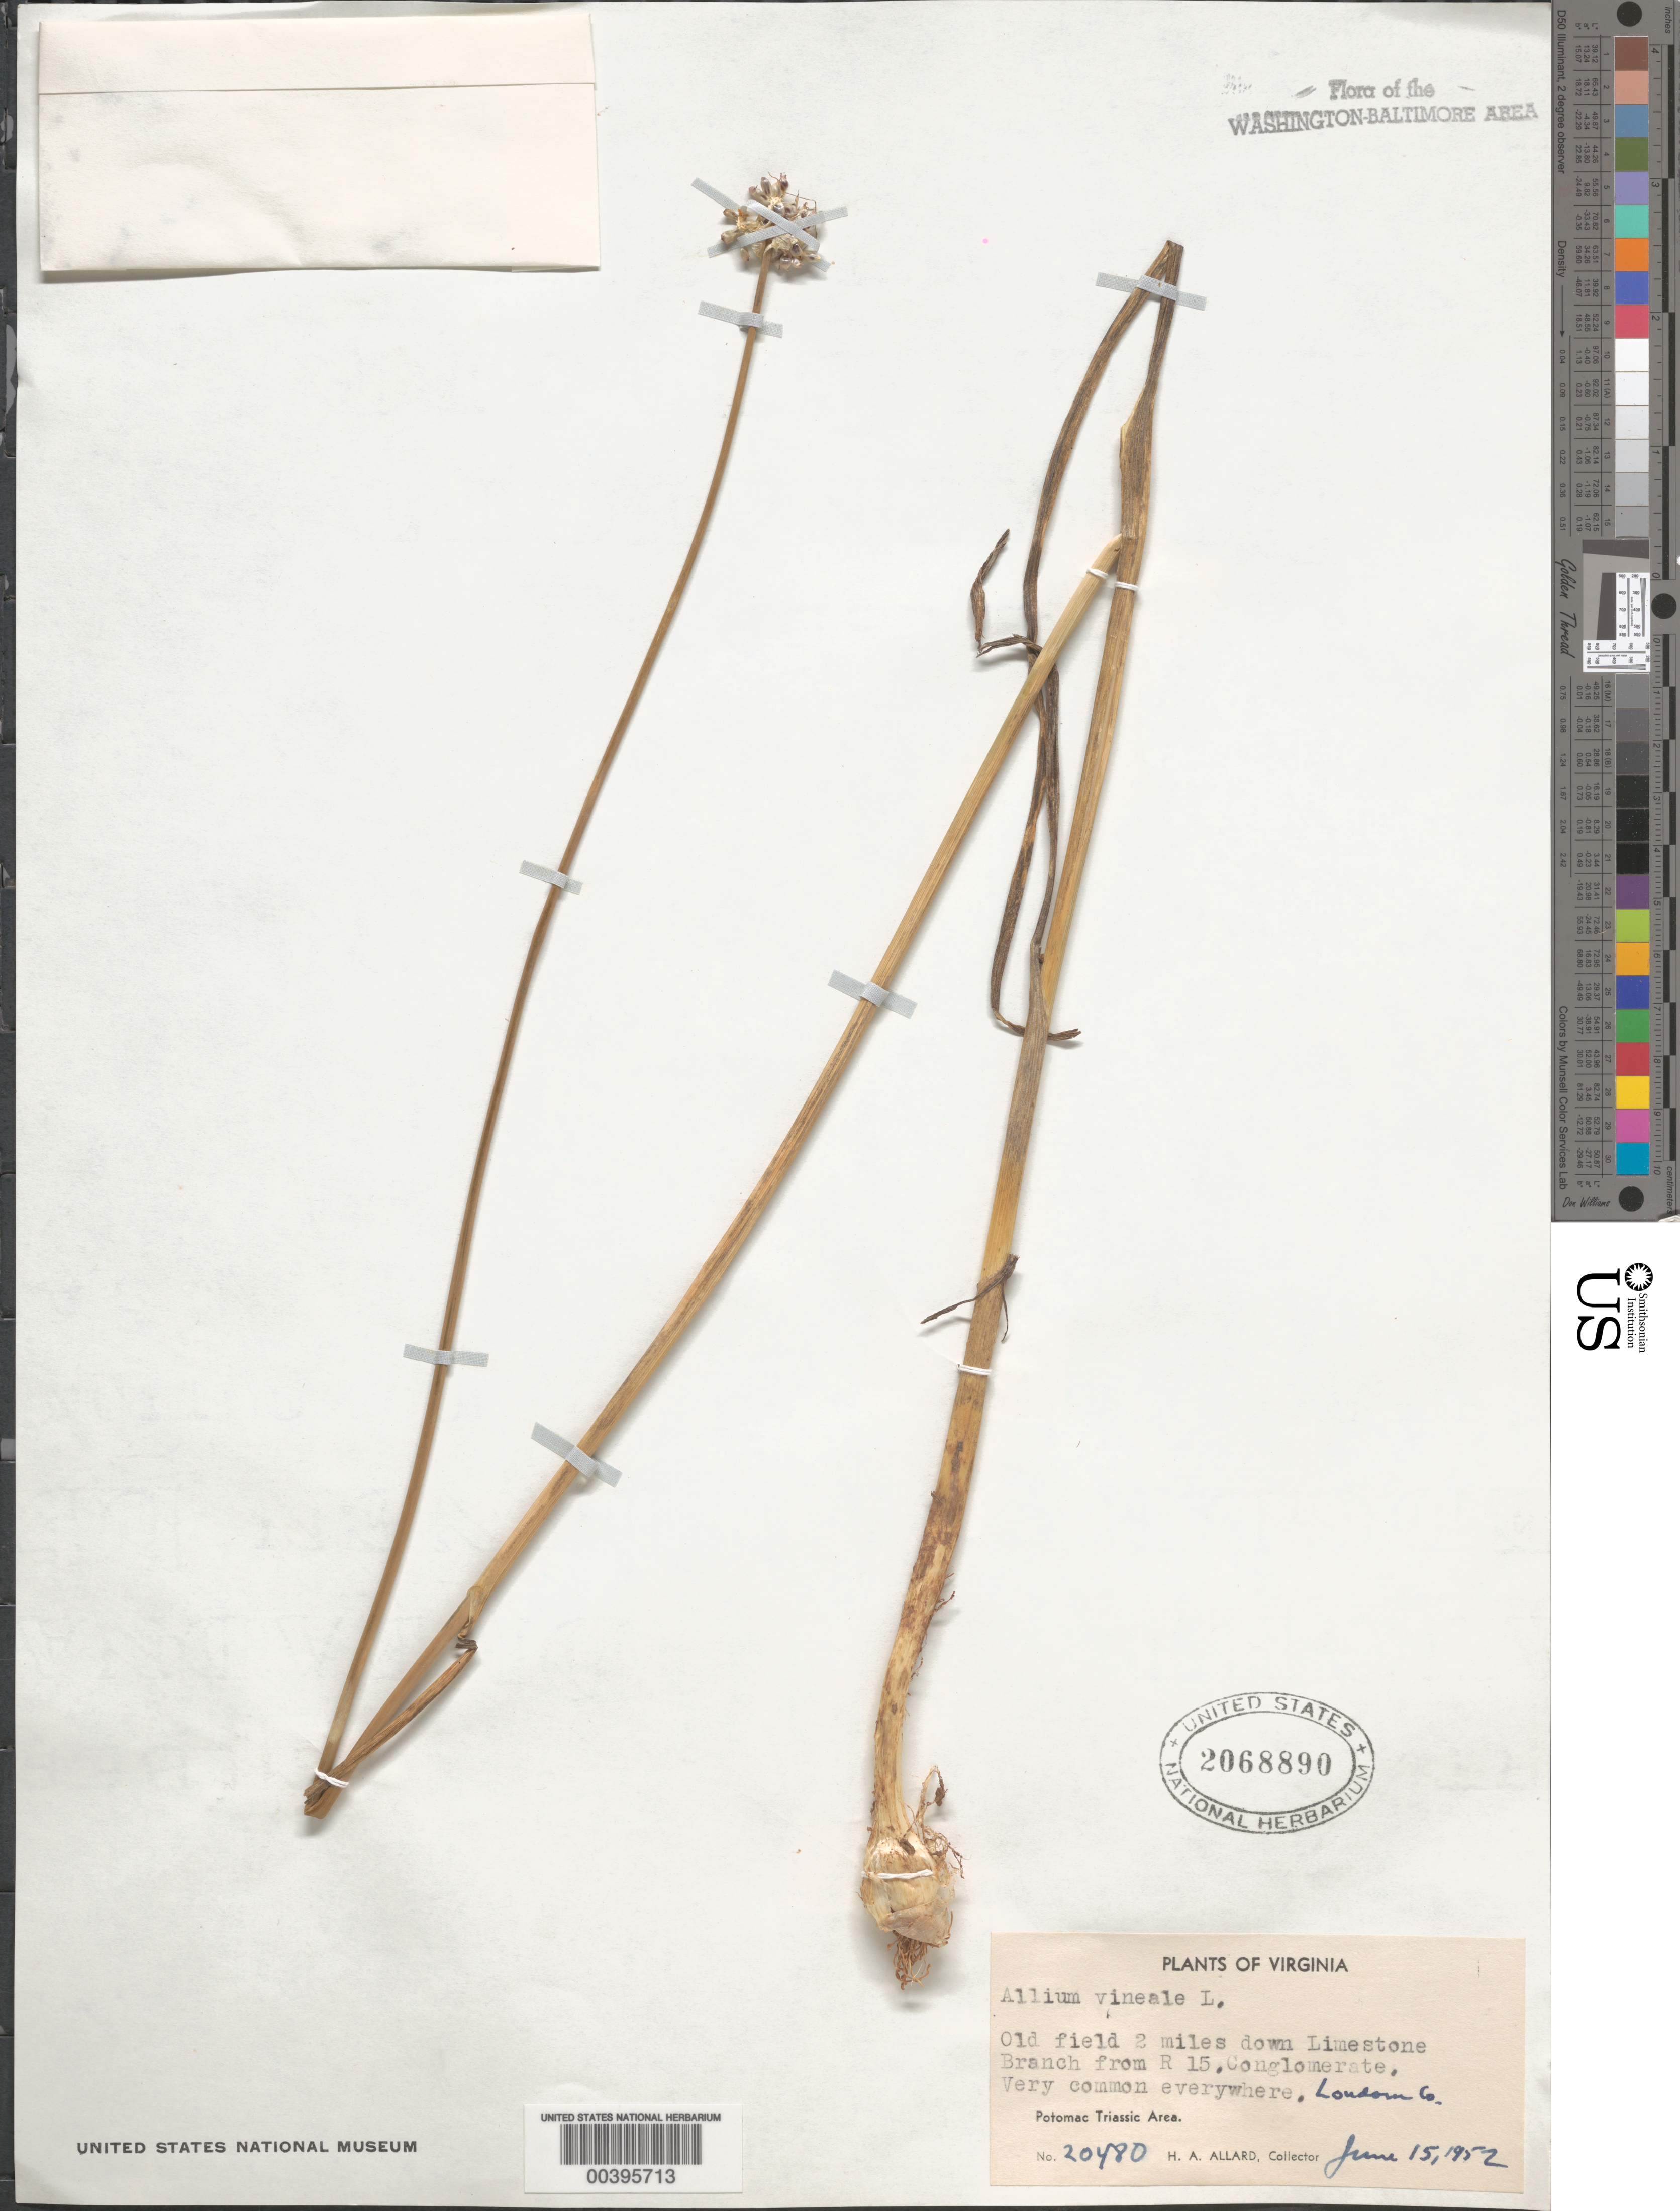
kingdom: Plantae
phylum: Tracheophyta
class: Liliopsida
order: Asparagales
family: Amaryllidaceae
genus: Allium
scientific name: Allium vineale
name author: L.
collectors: H. A. Allard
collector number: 20480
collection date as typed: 15 Jun 1952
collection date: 1952-06-15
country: United States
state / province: Virginia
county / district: Loudoun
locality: Limestone Branch near Route 15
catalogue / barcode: US 2068890